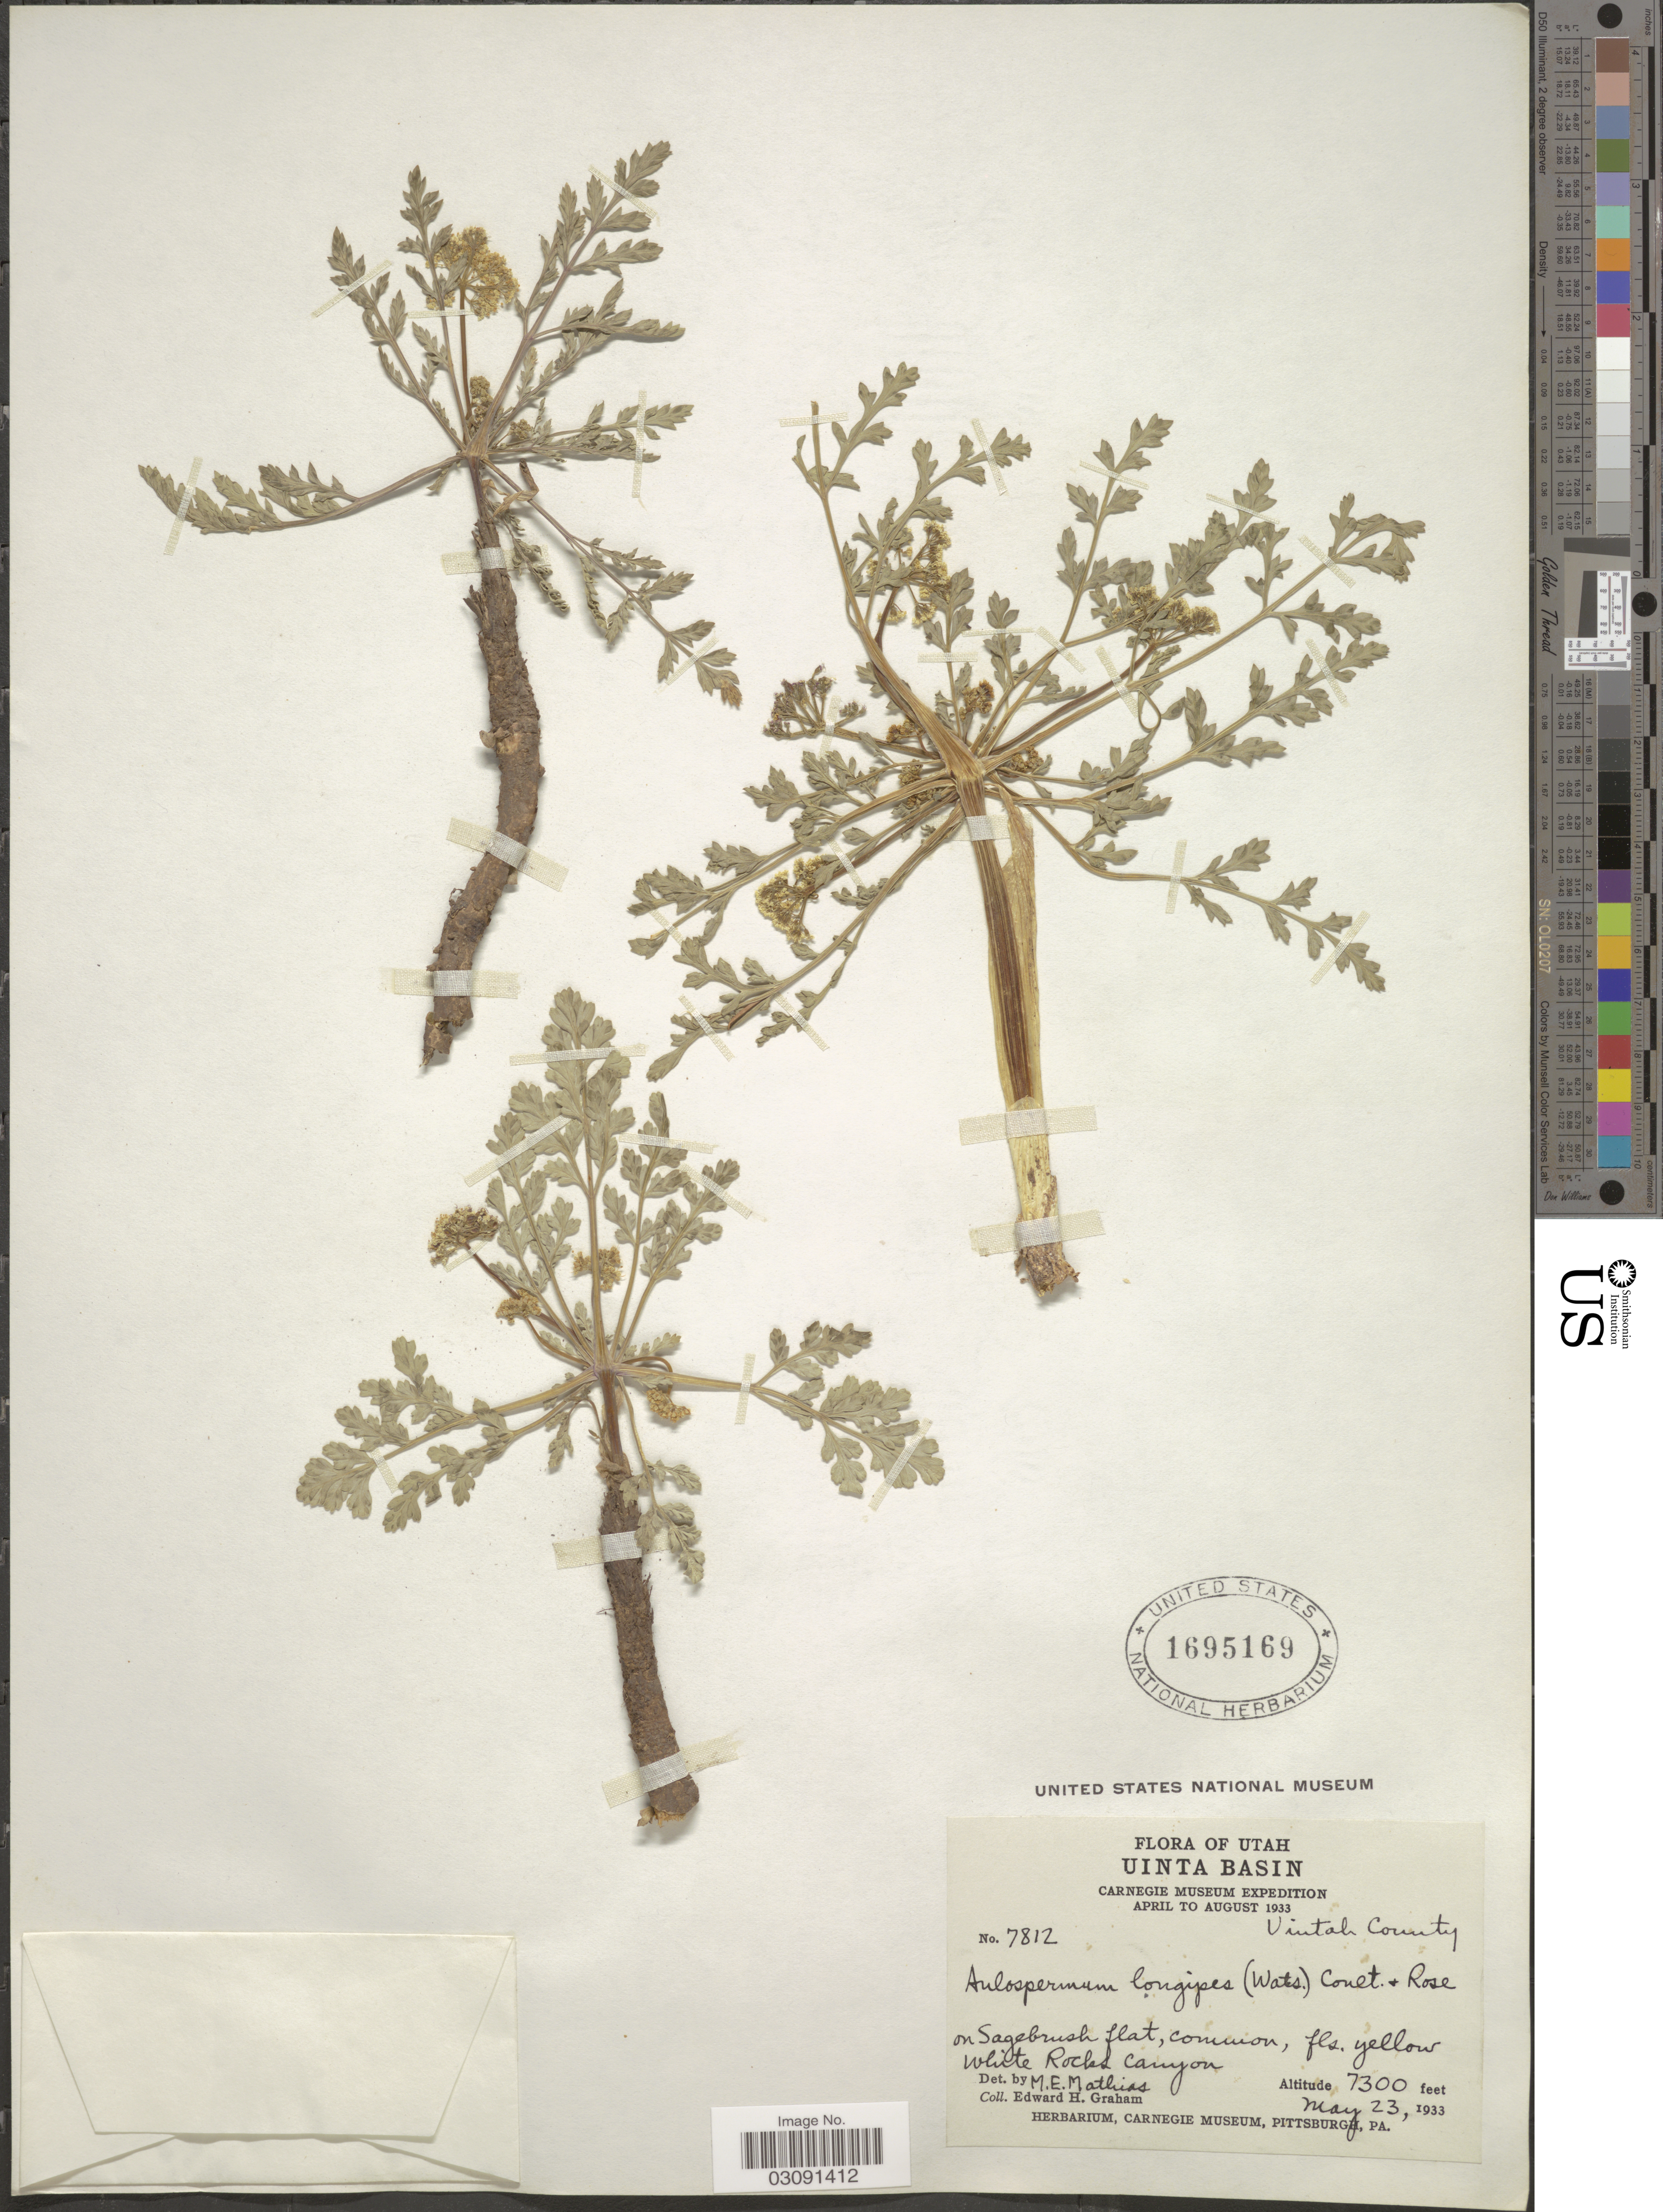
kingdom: Plantae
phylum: Tracheophyta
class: Magnoliopsida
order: Apiales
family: Apiaceae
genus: Cymopterus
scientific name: Cymopterus longipes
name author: S. Watson in C. King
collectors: E. H. Graham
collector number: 7812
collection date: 1933-05-23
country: United States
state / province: Utah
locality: Uinta Basin. Uintah County. White Rocks Canyon.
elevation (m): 2225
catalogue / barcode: US 1695169